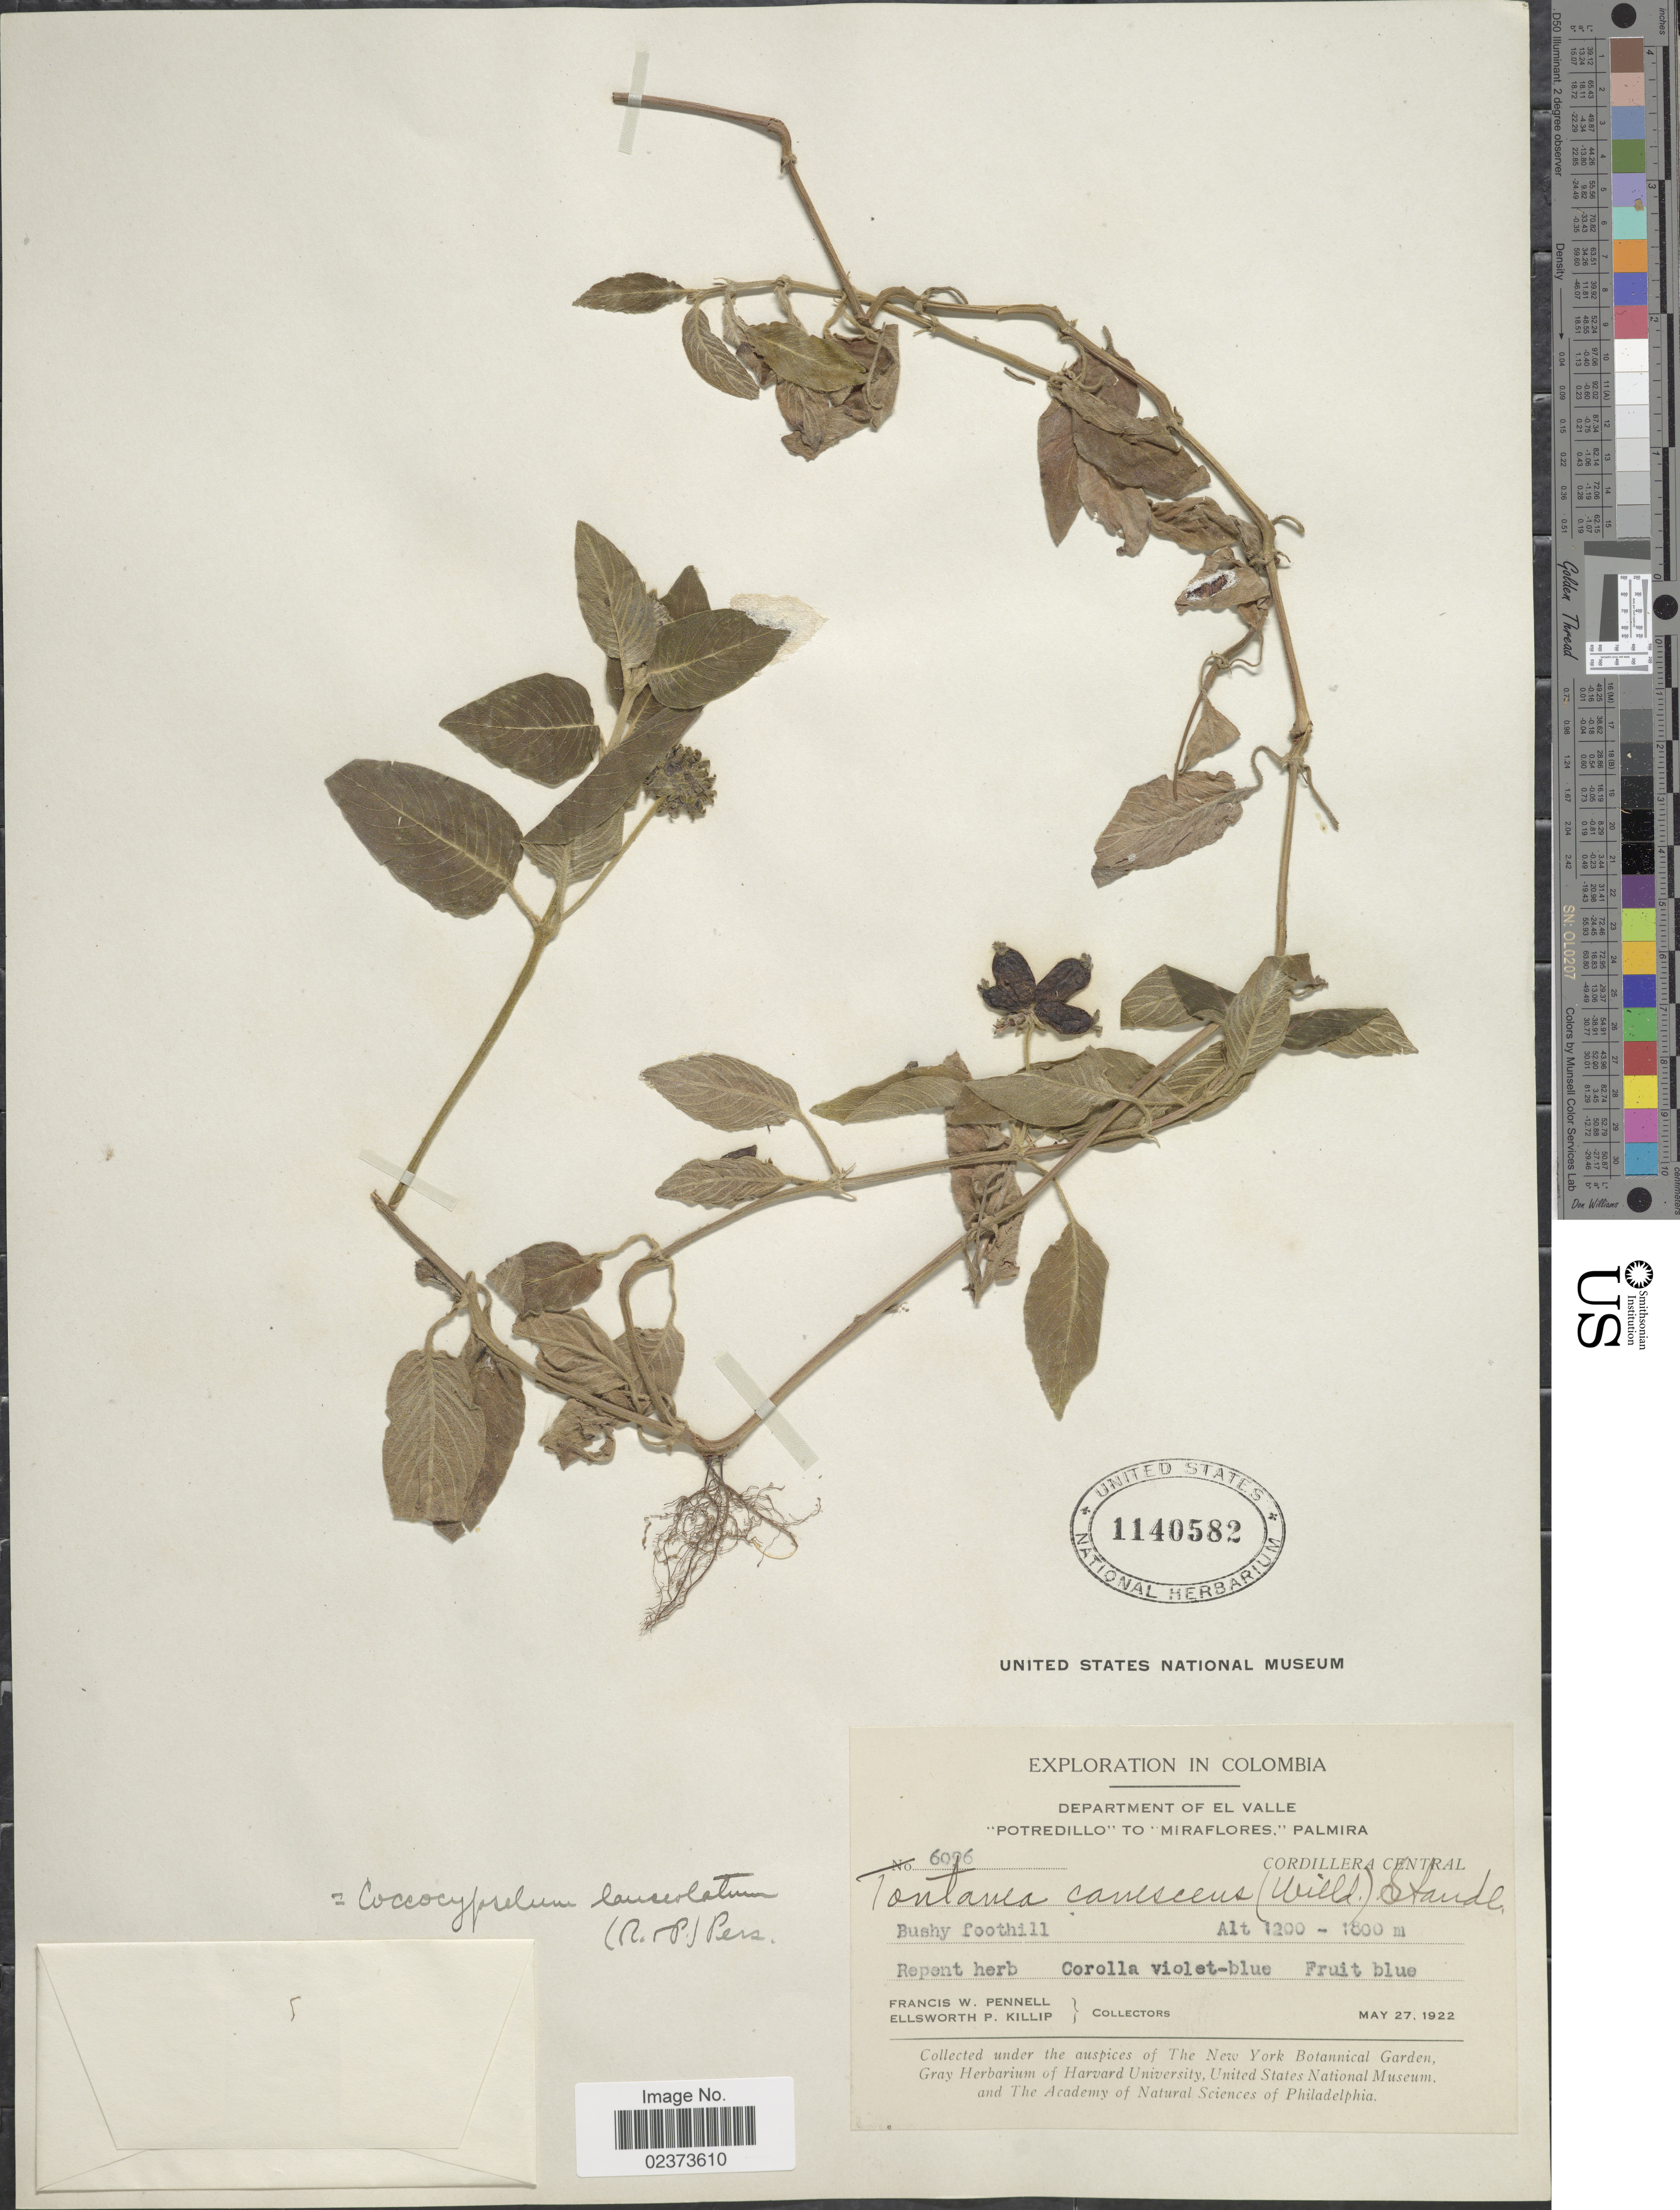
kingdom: Plantae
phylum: Tracheophyta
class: Magnoliopsida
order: Gentianales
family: Rubiaceae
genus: Coccocypselum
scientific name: Coccocypselum lanceolatum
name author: (Ruiz & Pav.) Pers.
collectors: F. W. Pennell & E. P. Killip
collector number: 6096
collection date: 1922-05-27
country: Colombia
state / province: Valle del Cauca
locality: Department of El Valle 'Potredillo' to 'Miraflores,' Palmira, Cordillera Central, Bushy foothill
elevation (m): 1200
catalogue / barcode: US 1140582